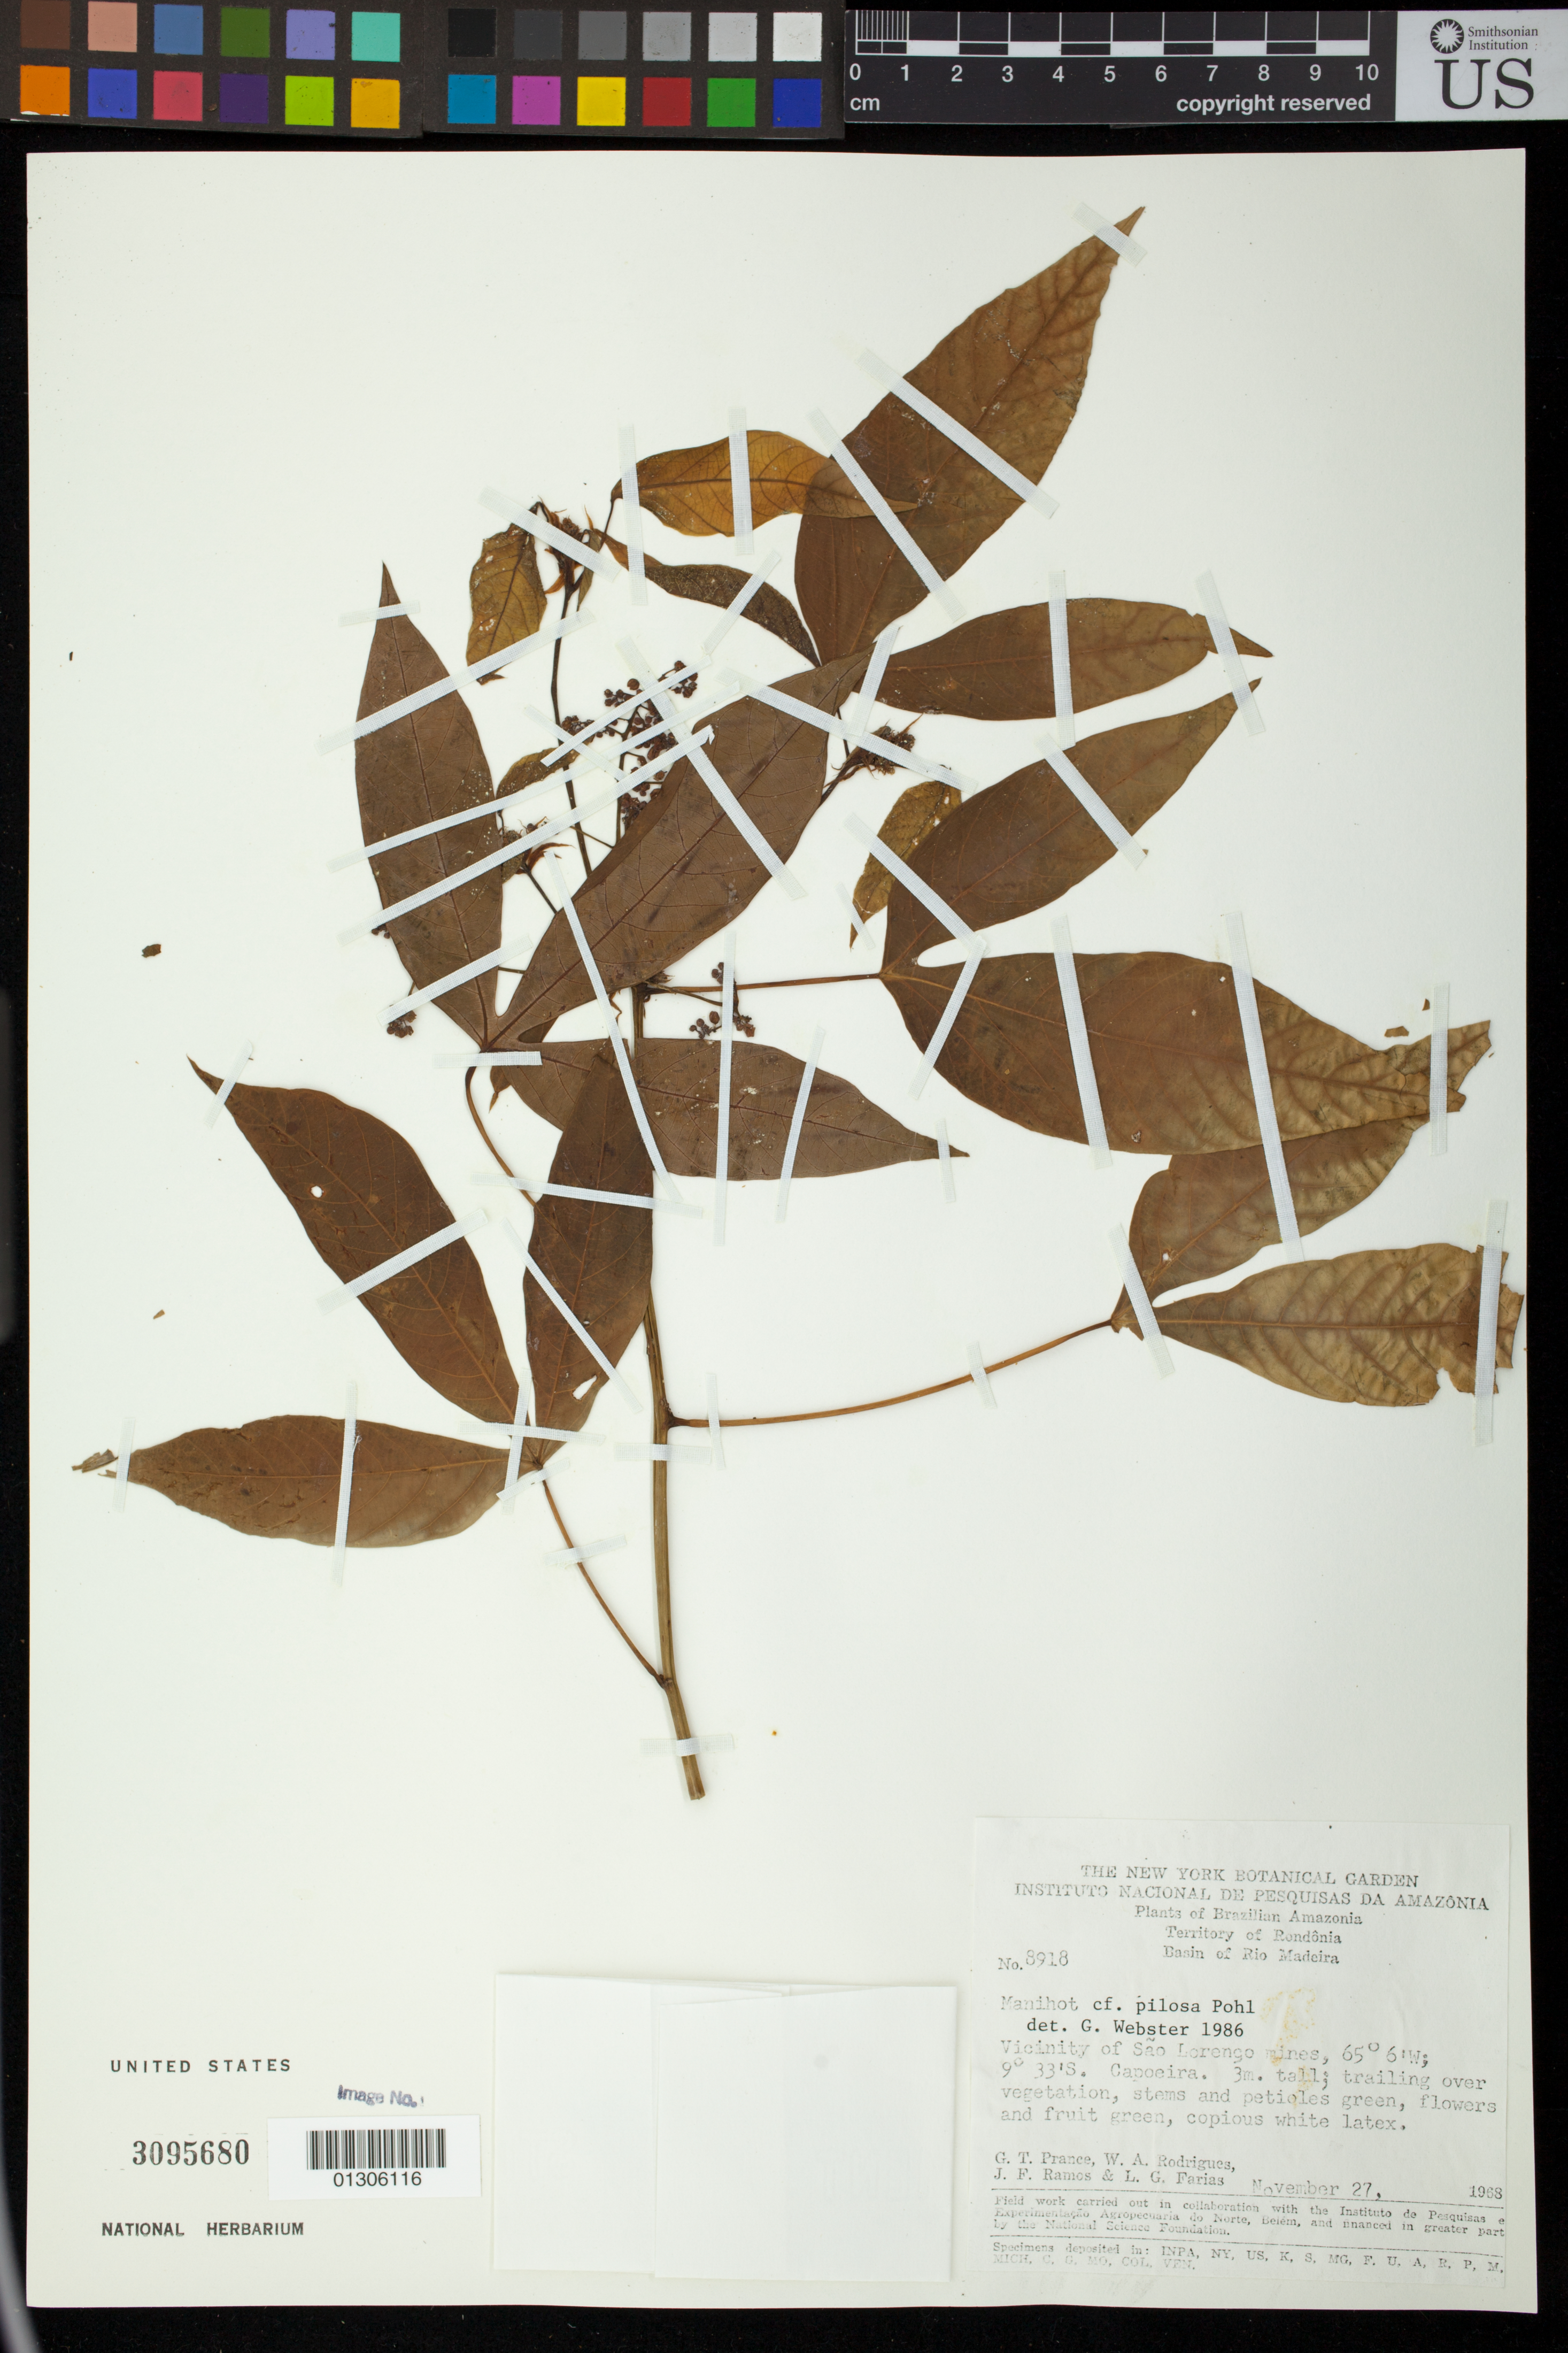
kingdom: Plantae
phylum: Tracheophyta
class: Magnoliopsida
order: Malpighiales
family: Euphorbiaceae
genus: Manihot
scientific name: Manihot esculenta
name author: Crantz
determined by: Mendoza, M.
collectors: G. T. Prance, J. F. Ramos, W. A. Rodrigues & L. G. Farias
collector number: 8918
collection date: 1968-11-27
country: Brazil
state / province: Rondonia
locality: Vicinity of São Lorengo mines. Capoeirra.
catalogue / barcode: US 3095680